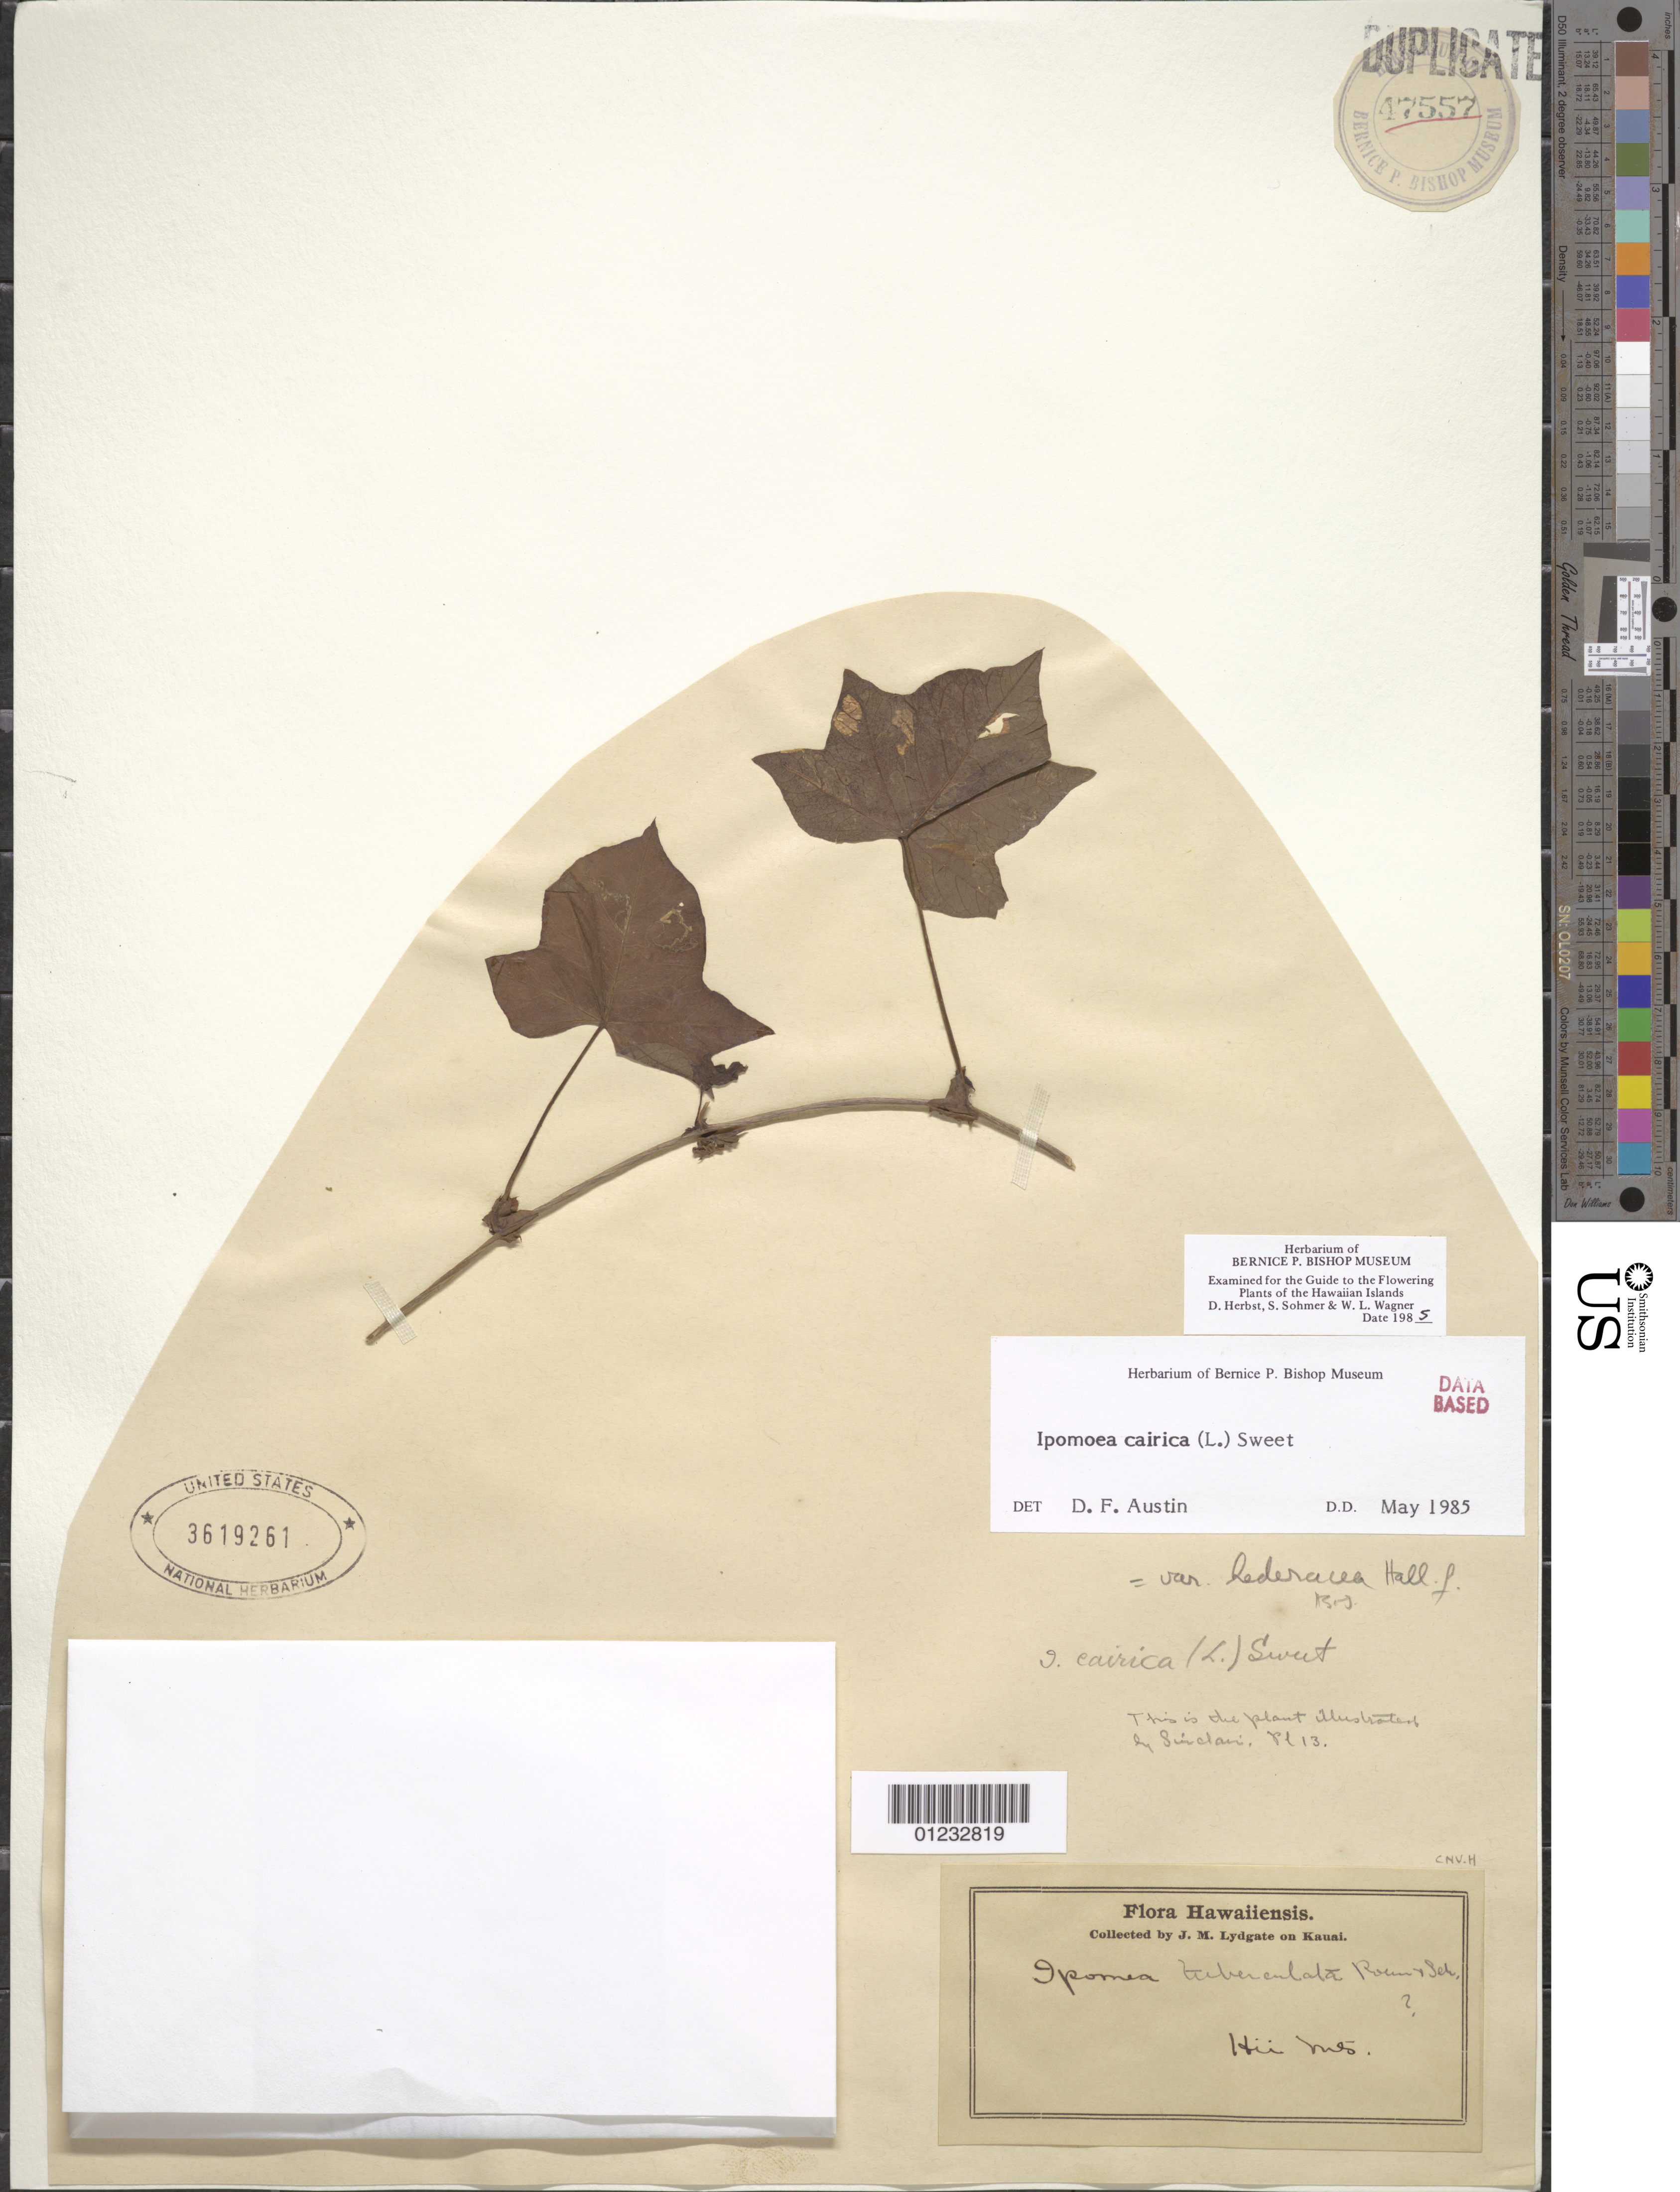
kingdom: Plantae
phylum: Tracheophyta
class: Magnoliopsida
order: Solanales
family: Convolvulaceae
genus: Ipomoea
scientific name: Ipomoea cairica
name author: (L.) Sweet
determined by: Austin, D. F.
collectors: J. Lydgate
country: United States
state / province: Hawaii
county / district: Kauai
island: Kaua'i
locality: Hii Mts.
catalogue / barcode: US 3619261